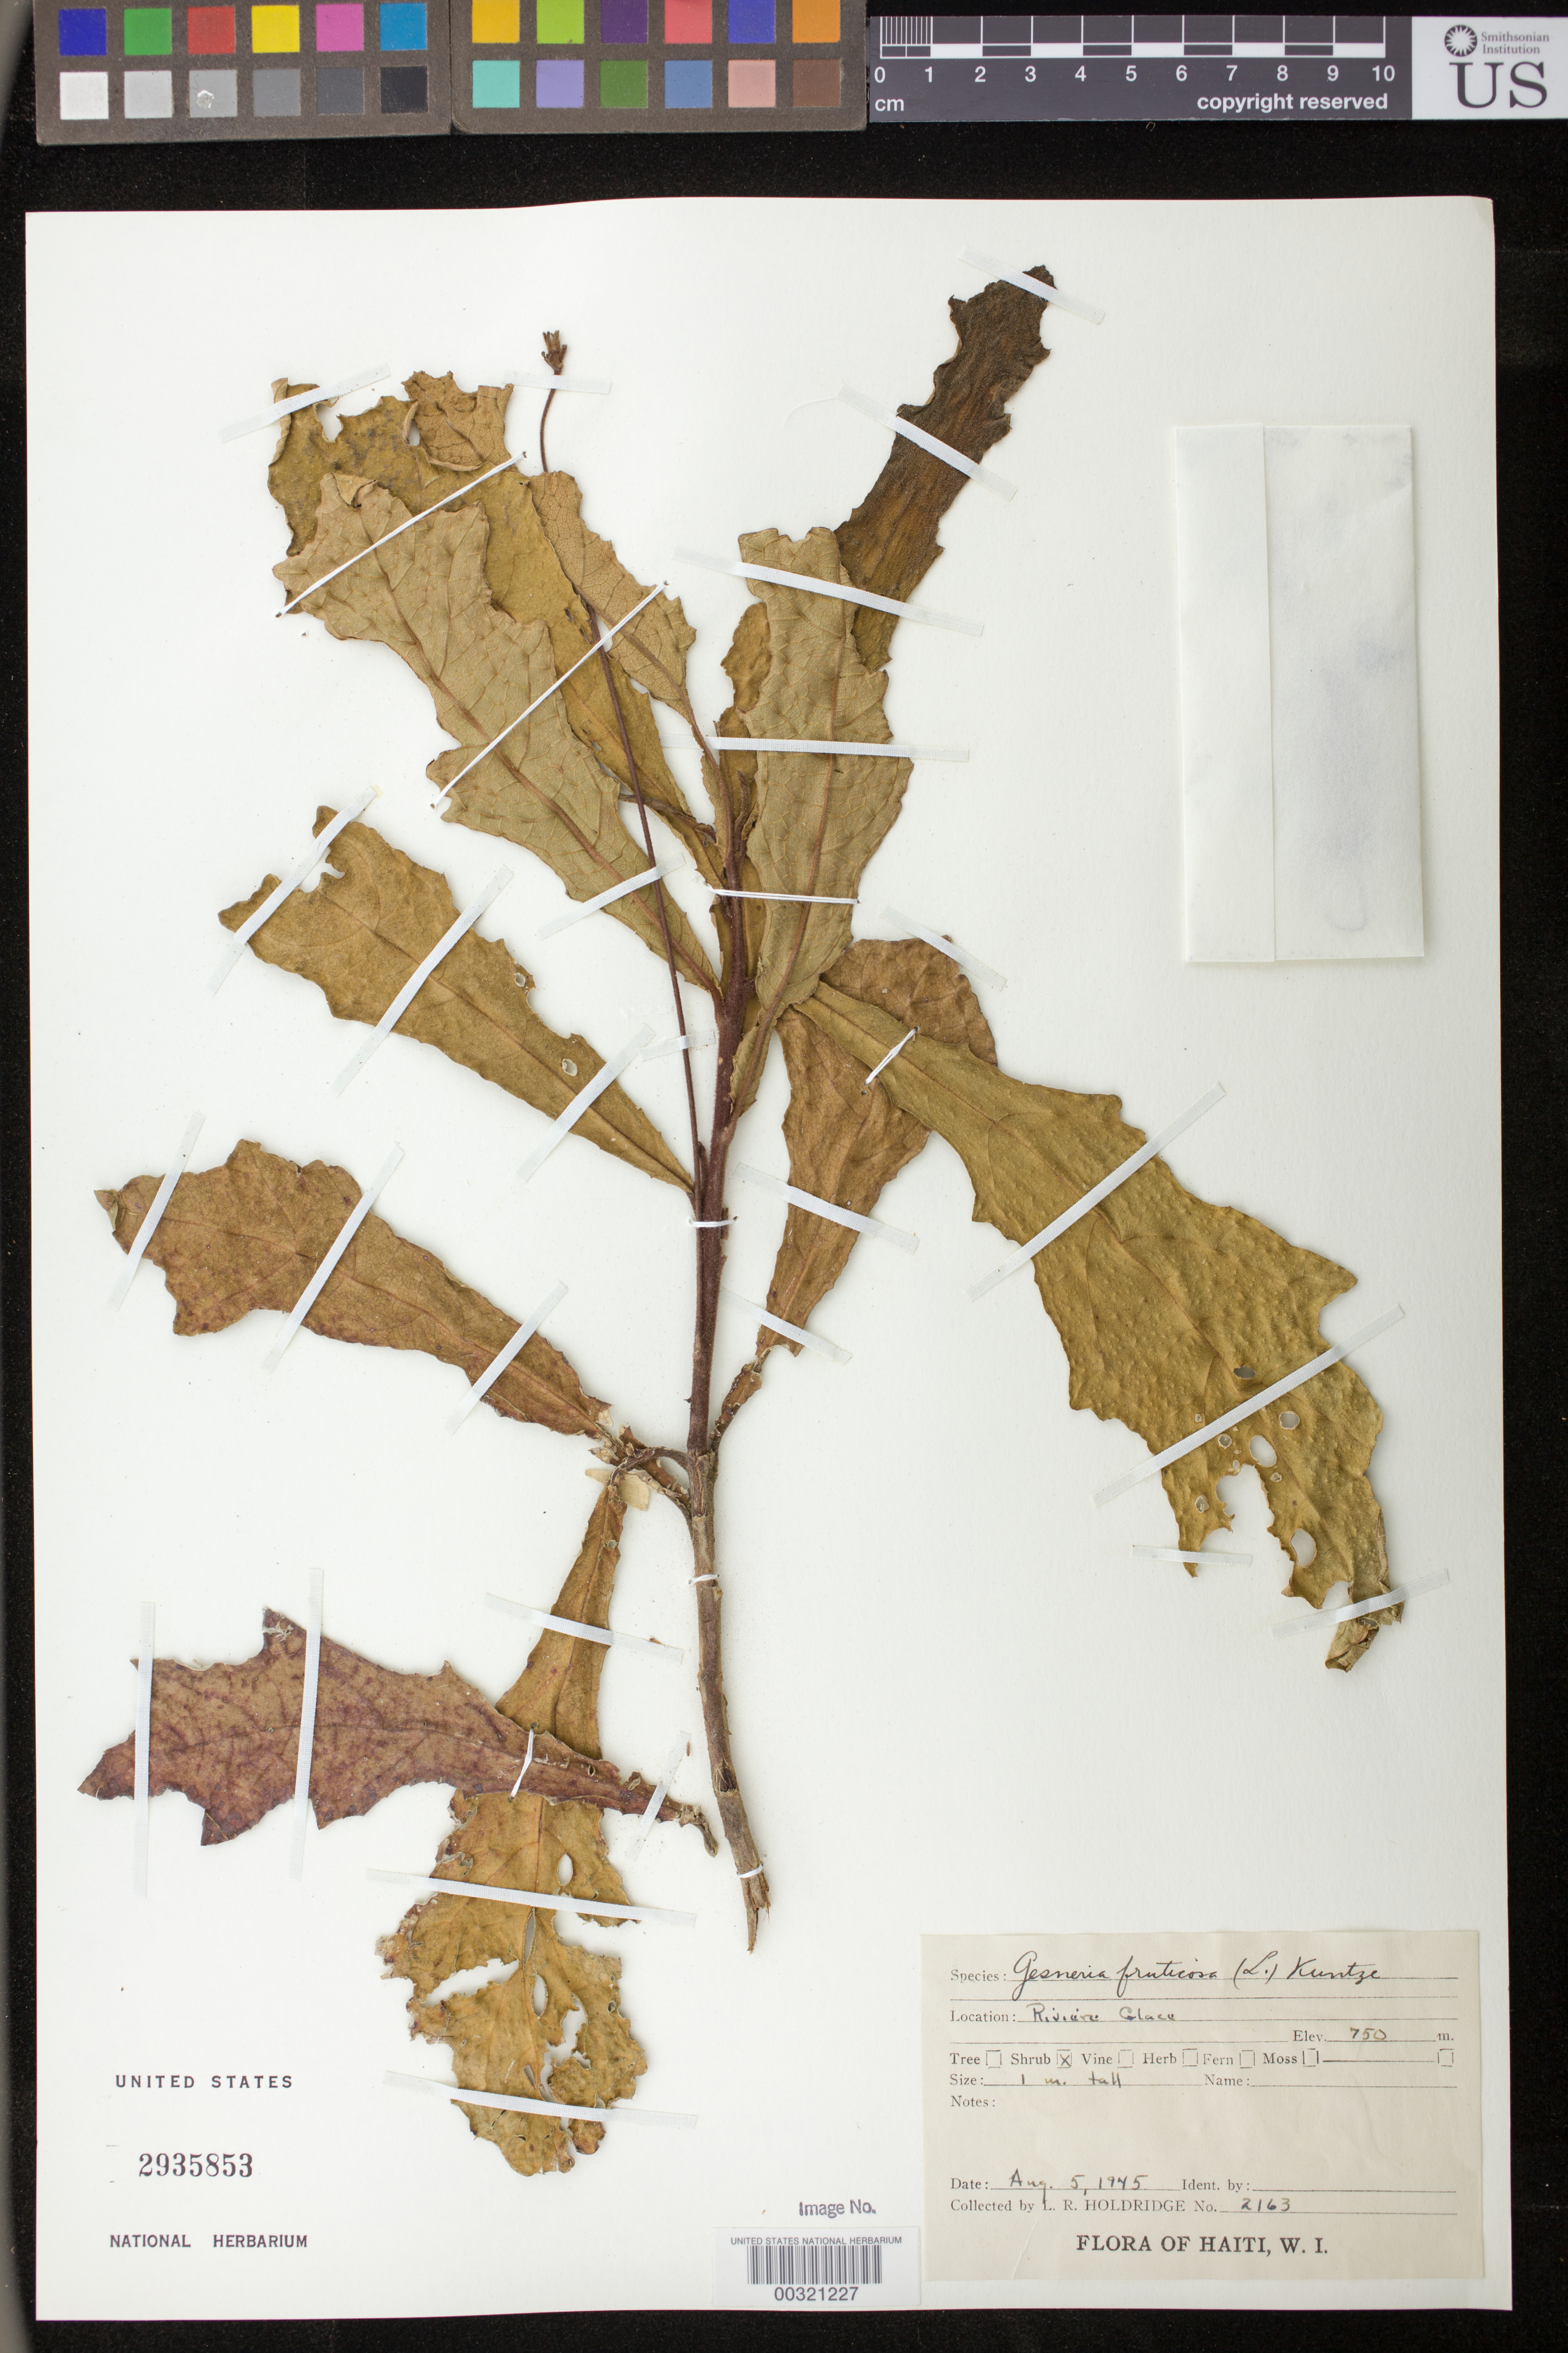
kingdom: Plantae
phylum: Tracheophyta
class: Magnoliopsida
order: Lamiales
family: Gesneriaceae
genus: Gesneria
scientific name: Gesneria fruticosa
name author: (L.) Kuntze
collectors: L. Holdridge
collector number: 2163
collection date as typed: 05 Aug 1945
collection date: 1945-08-05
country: Haiti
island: Hispaniola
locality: Riviere Glace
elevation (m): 750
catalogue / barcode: US 2935853